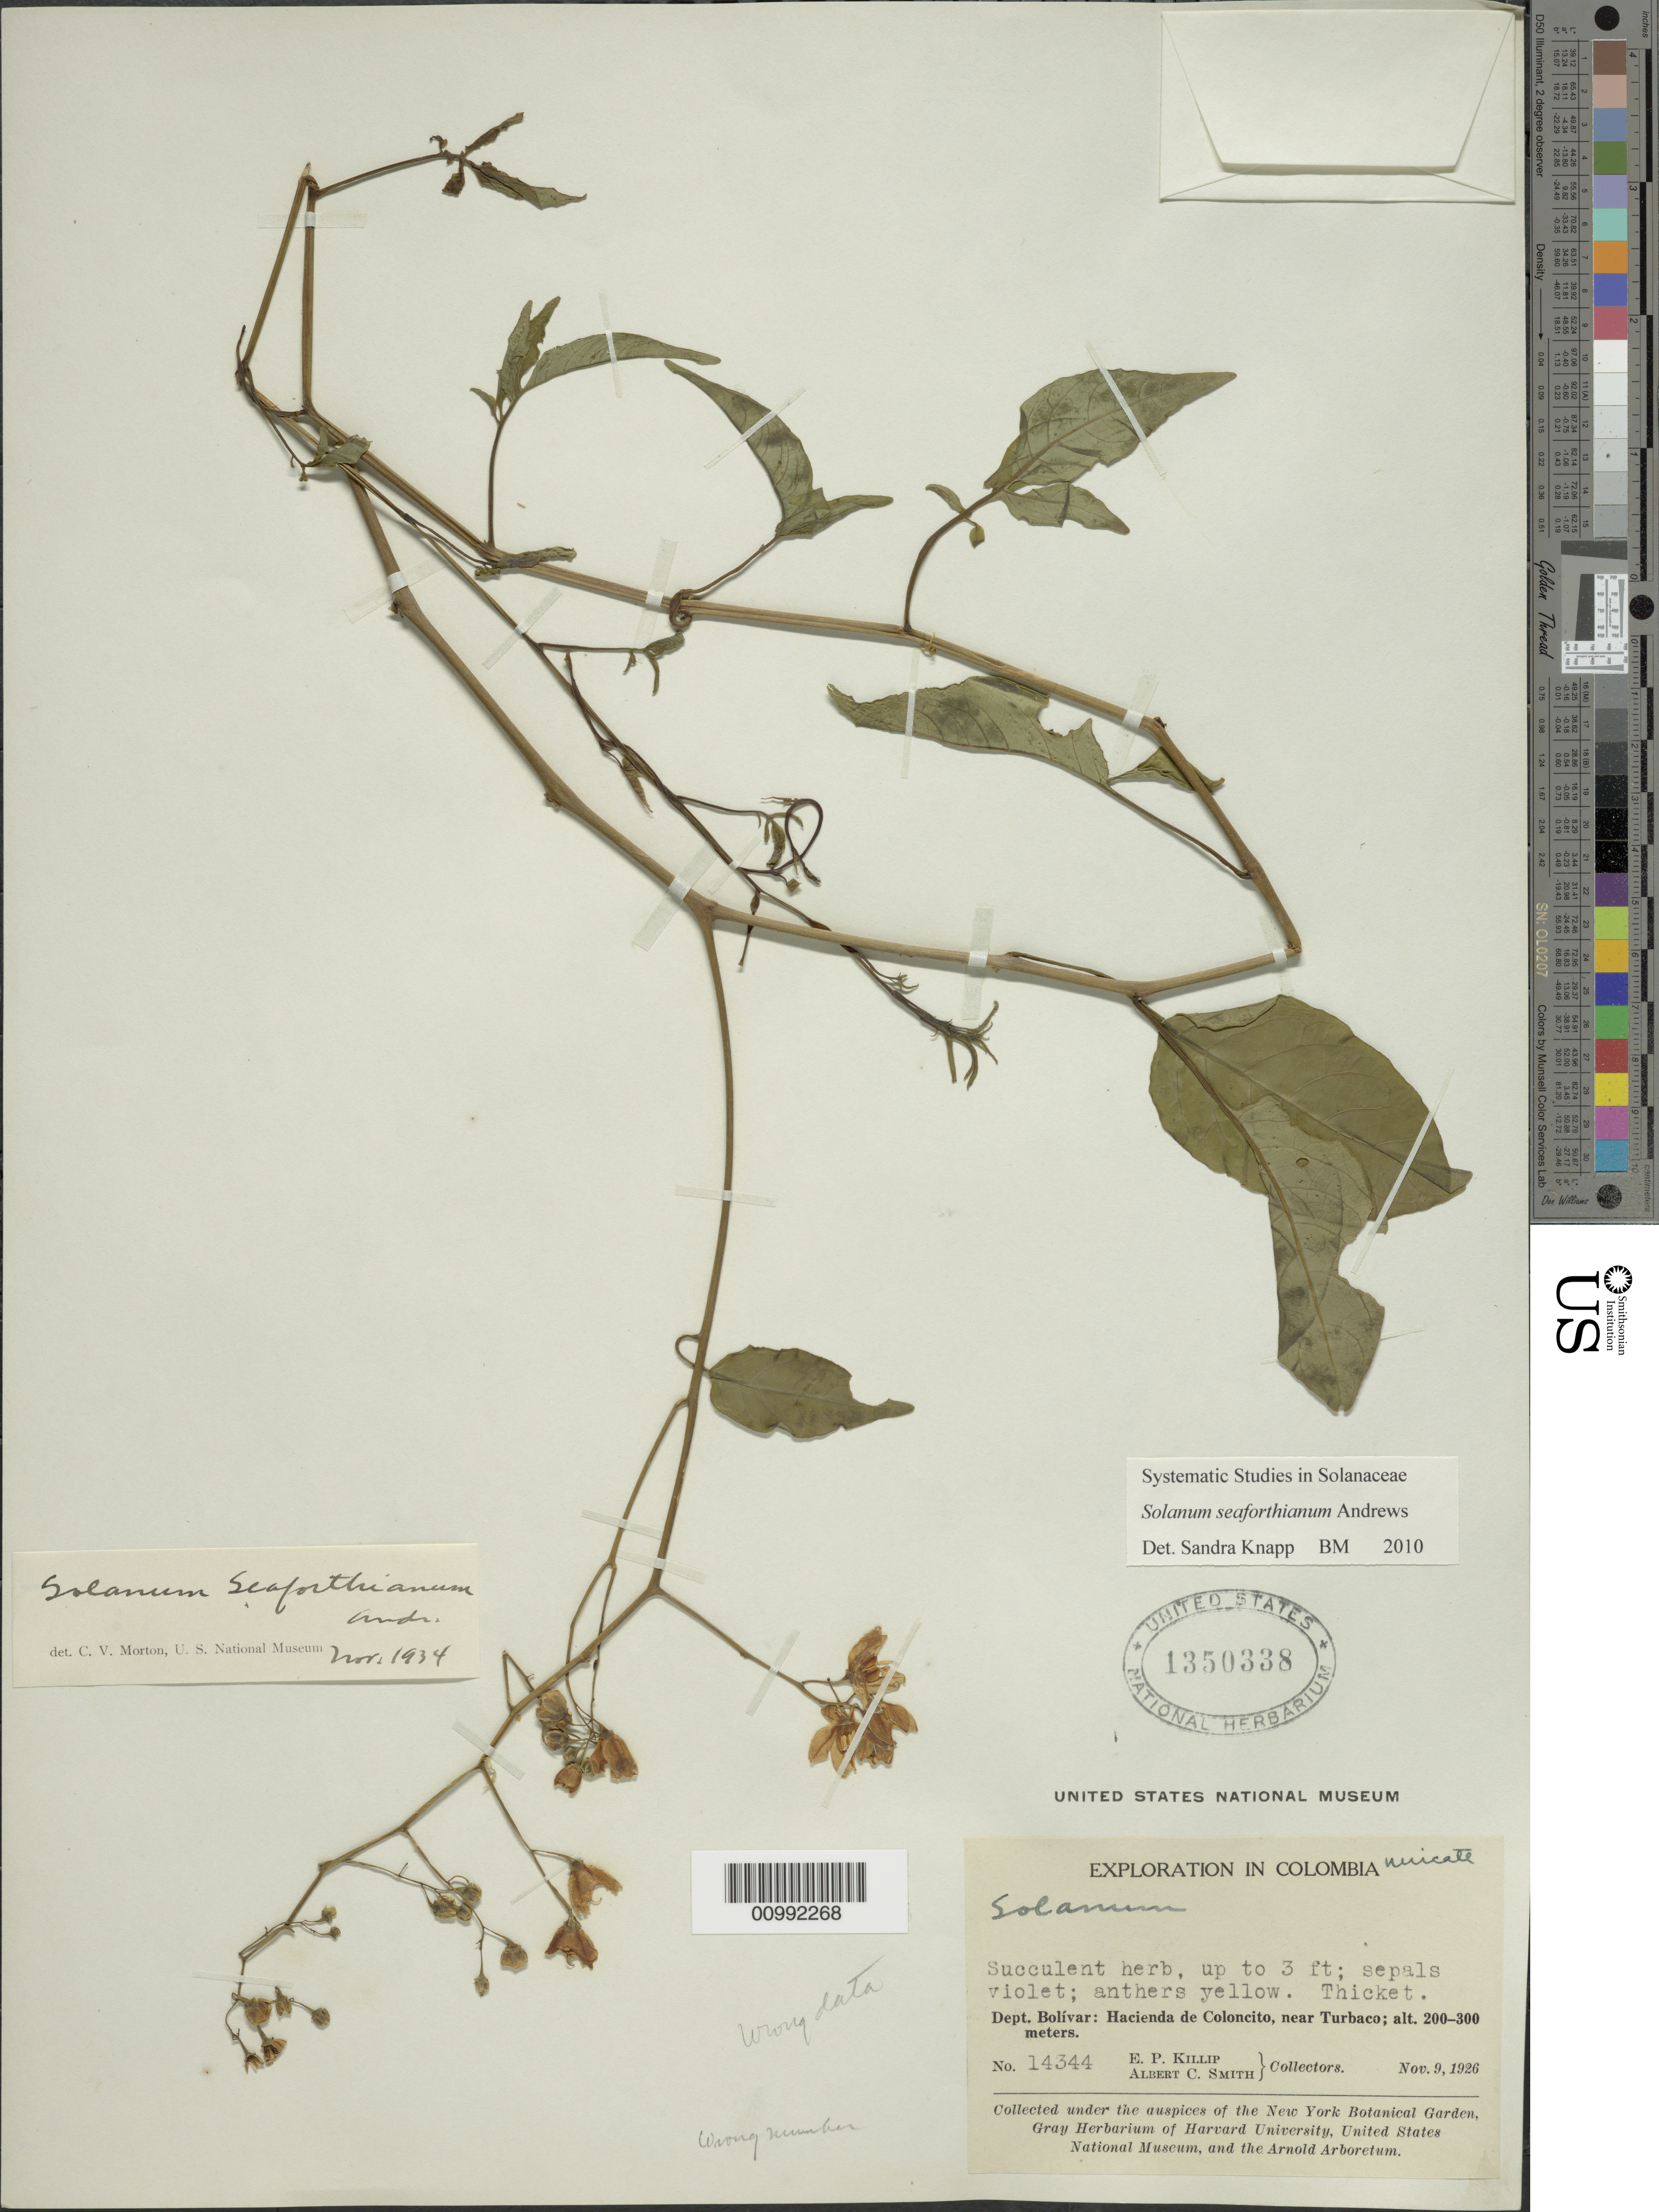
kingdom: Plantae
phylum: Tracheophyta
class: Magnoliopsida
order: Solanales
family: Solanaceae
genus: Solanum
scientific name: Solanum seaforthianum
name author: Andrews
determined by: Knapp, S. D.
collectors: E. P. Killip & A. C. Smith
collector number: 14344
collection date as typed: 9 Nov 1926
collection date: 1926-11-09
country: Colombia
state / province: Bolívar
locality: near Turbaco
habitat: thicket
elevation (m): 200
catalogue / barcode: US 1350338